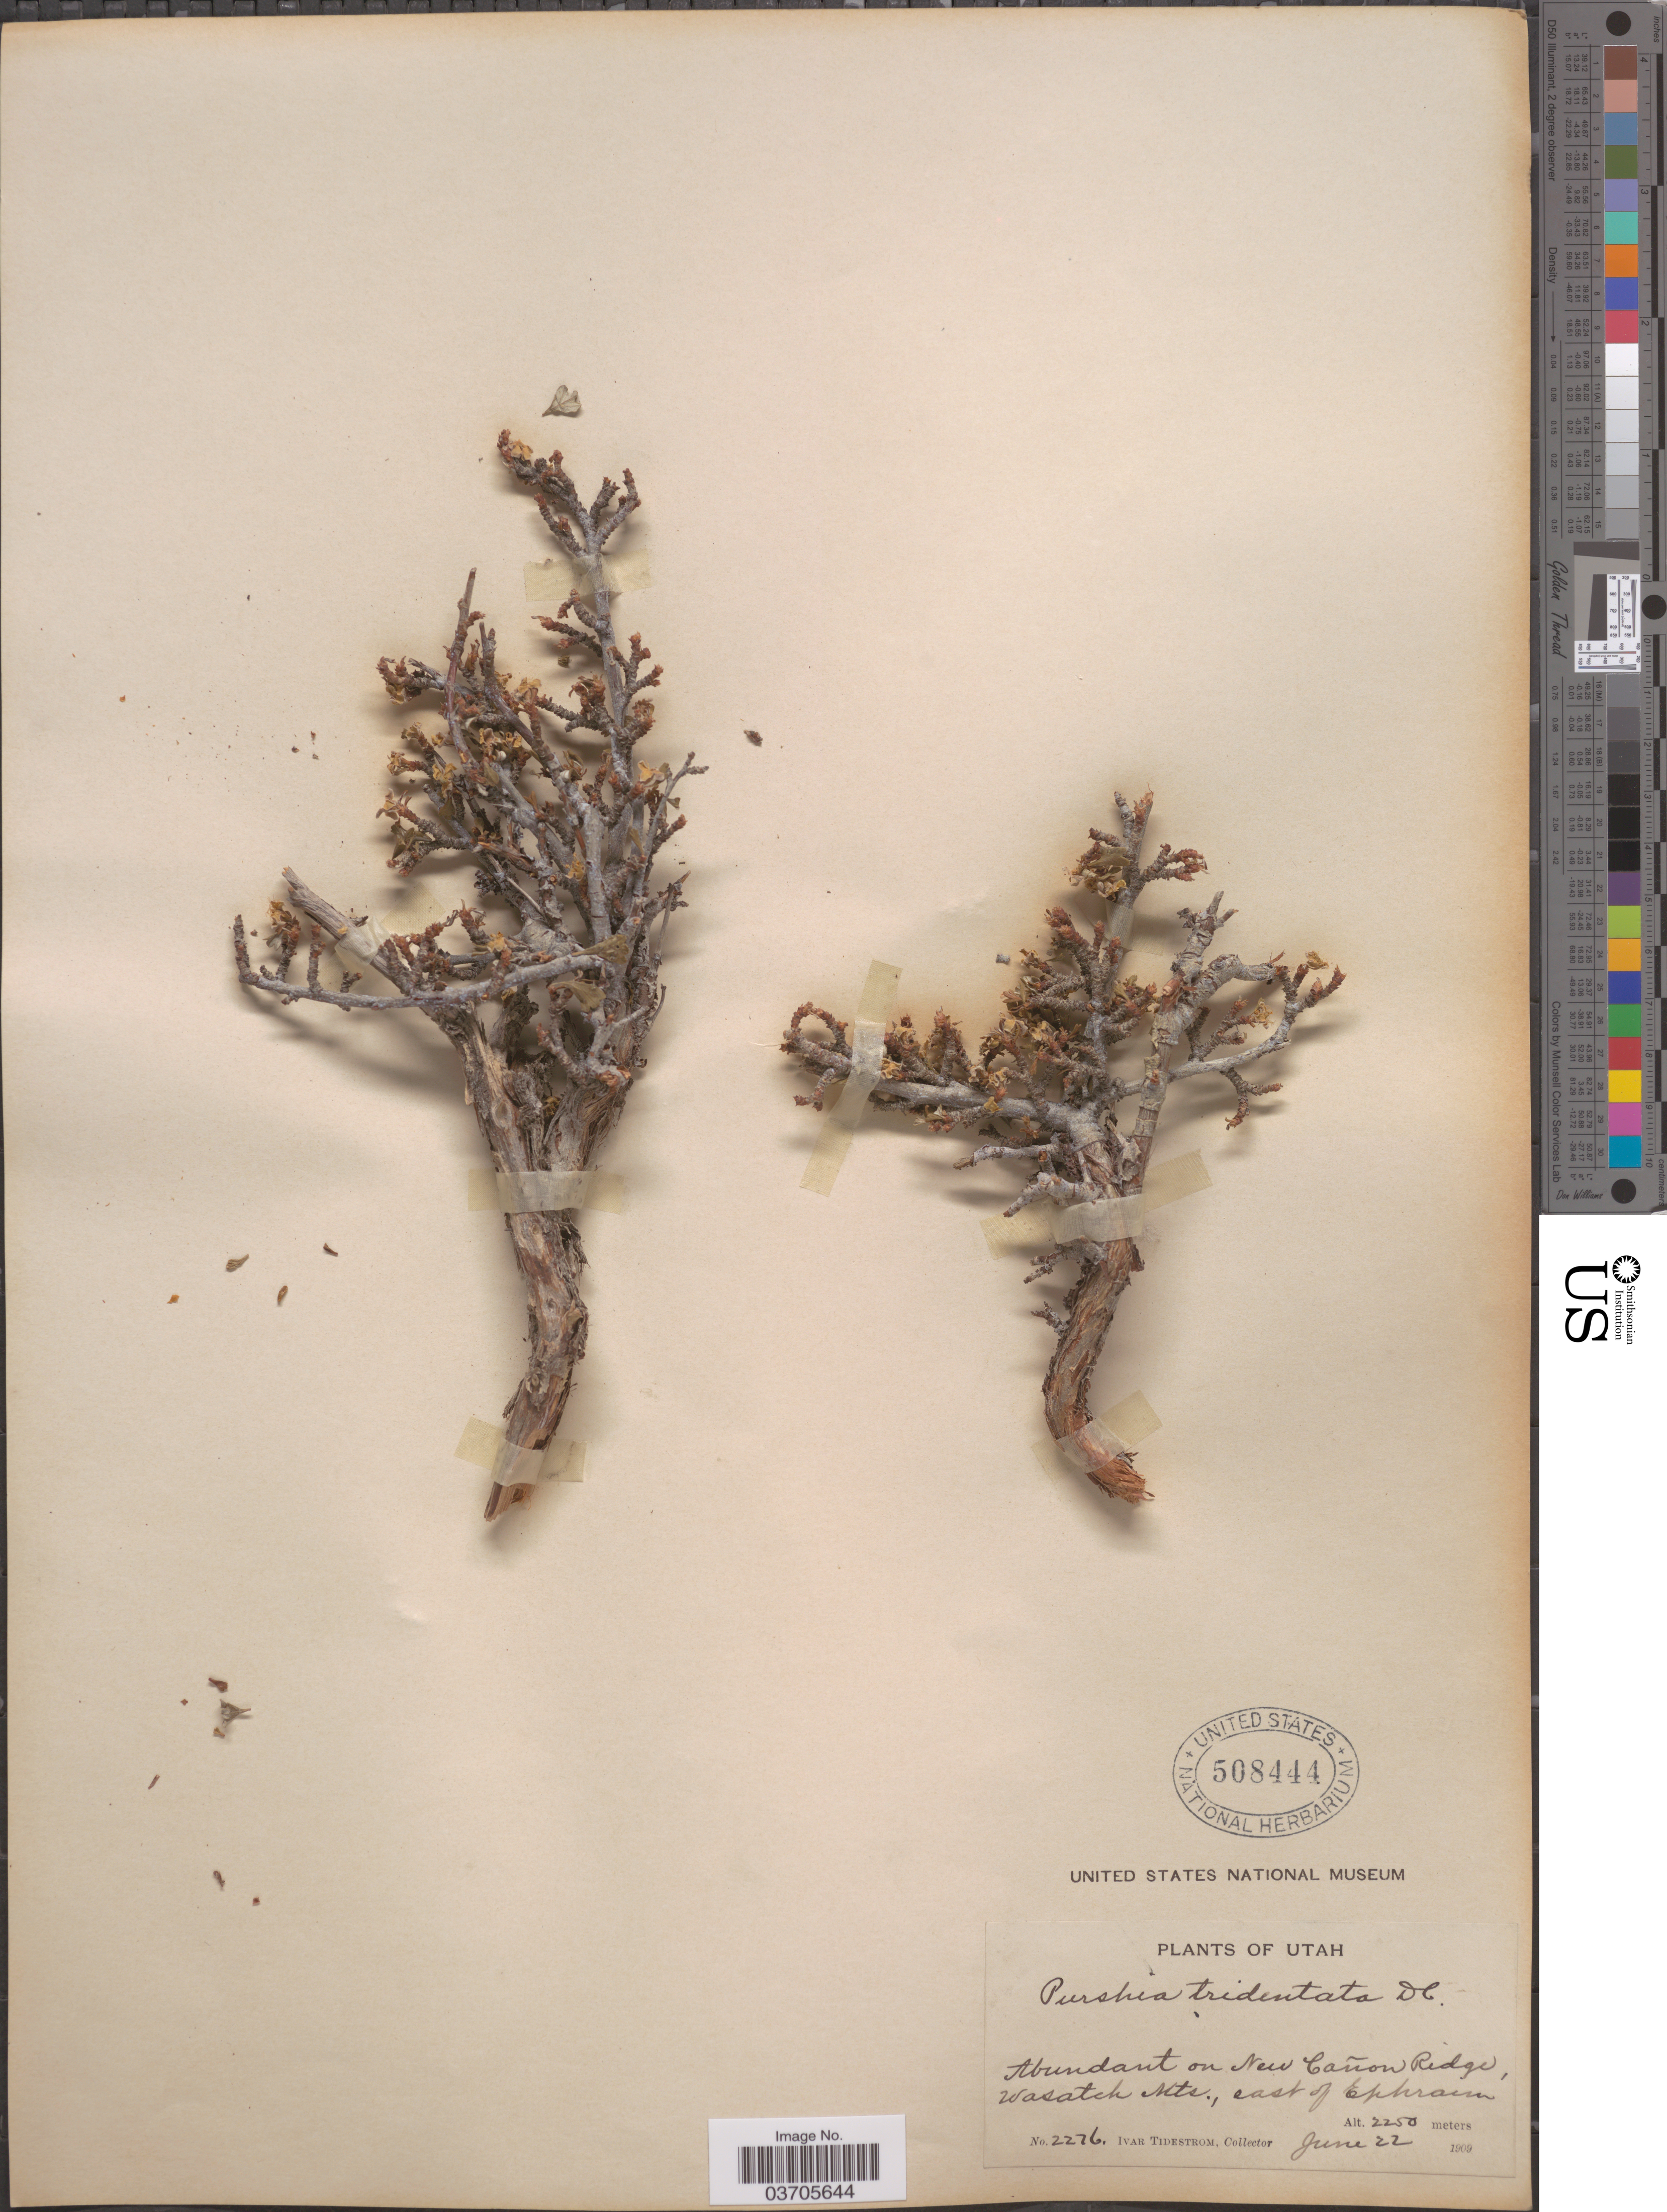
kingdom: Plantae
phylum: Tracheophyta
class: Magnoliopsida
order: Rosales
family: Rosaceae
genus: Purshia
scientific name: Purshia tridentata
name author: (Pursh) DC.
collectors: I. F. Tidestrom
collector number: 2276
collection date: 1909-06-22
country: United States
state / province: Utah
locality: On New Cañon Ridge, Wasatch Mts., east of Ephraim.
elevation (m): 2250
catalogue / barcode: US 508444